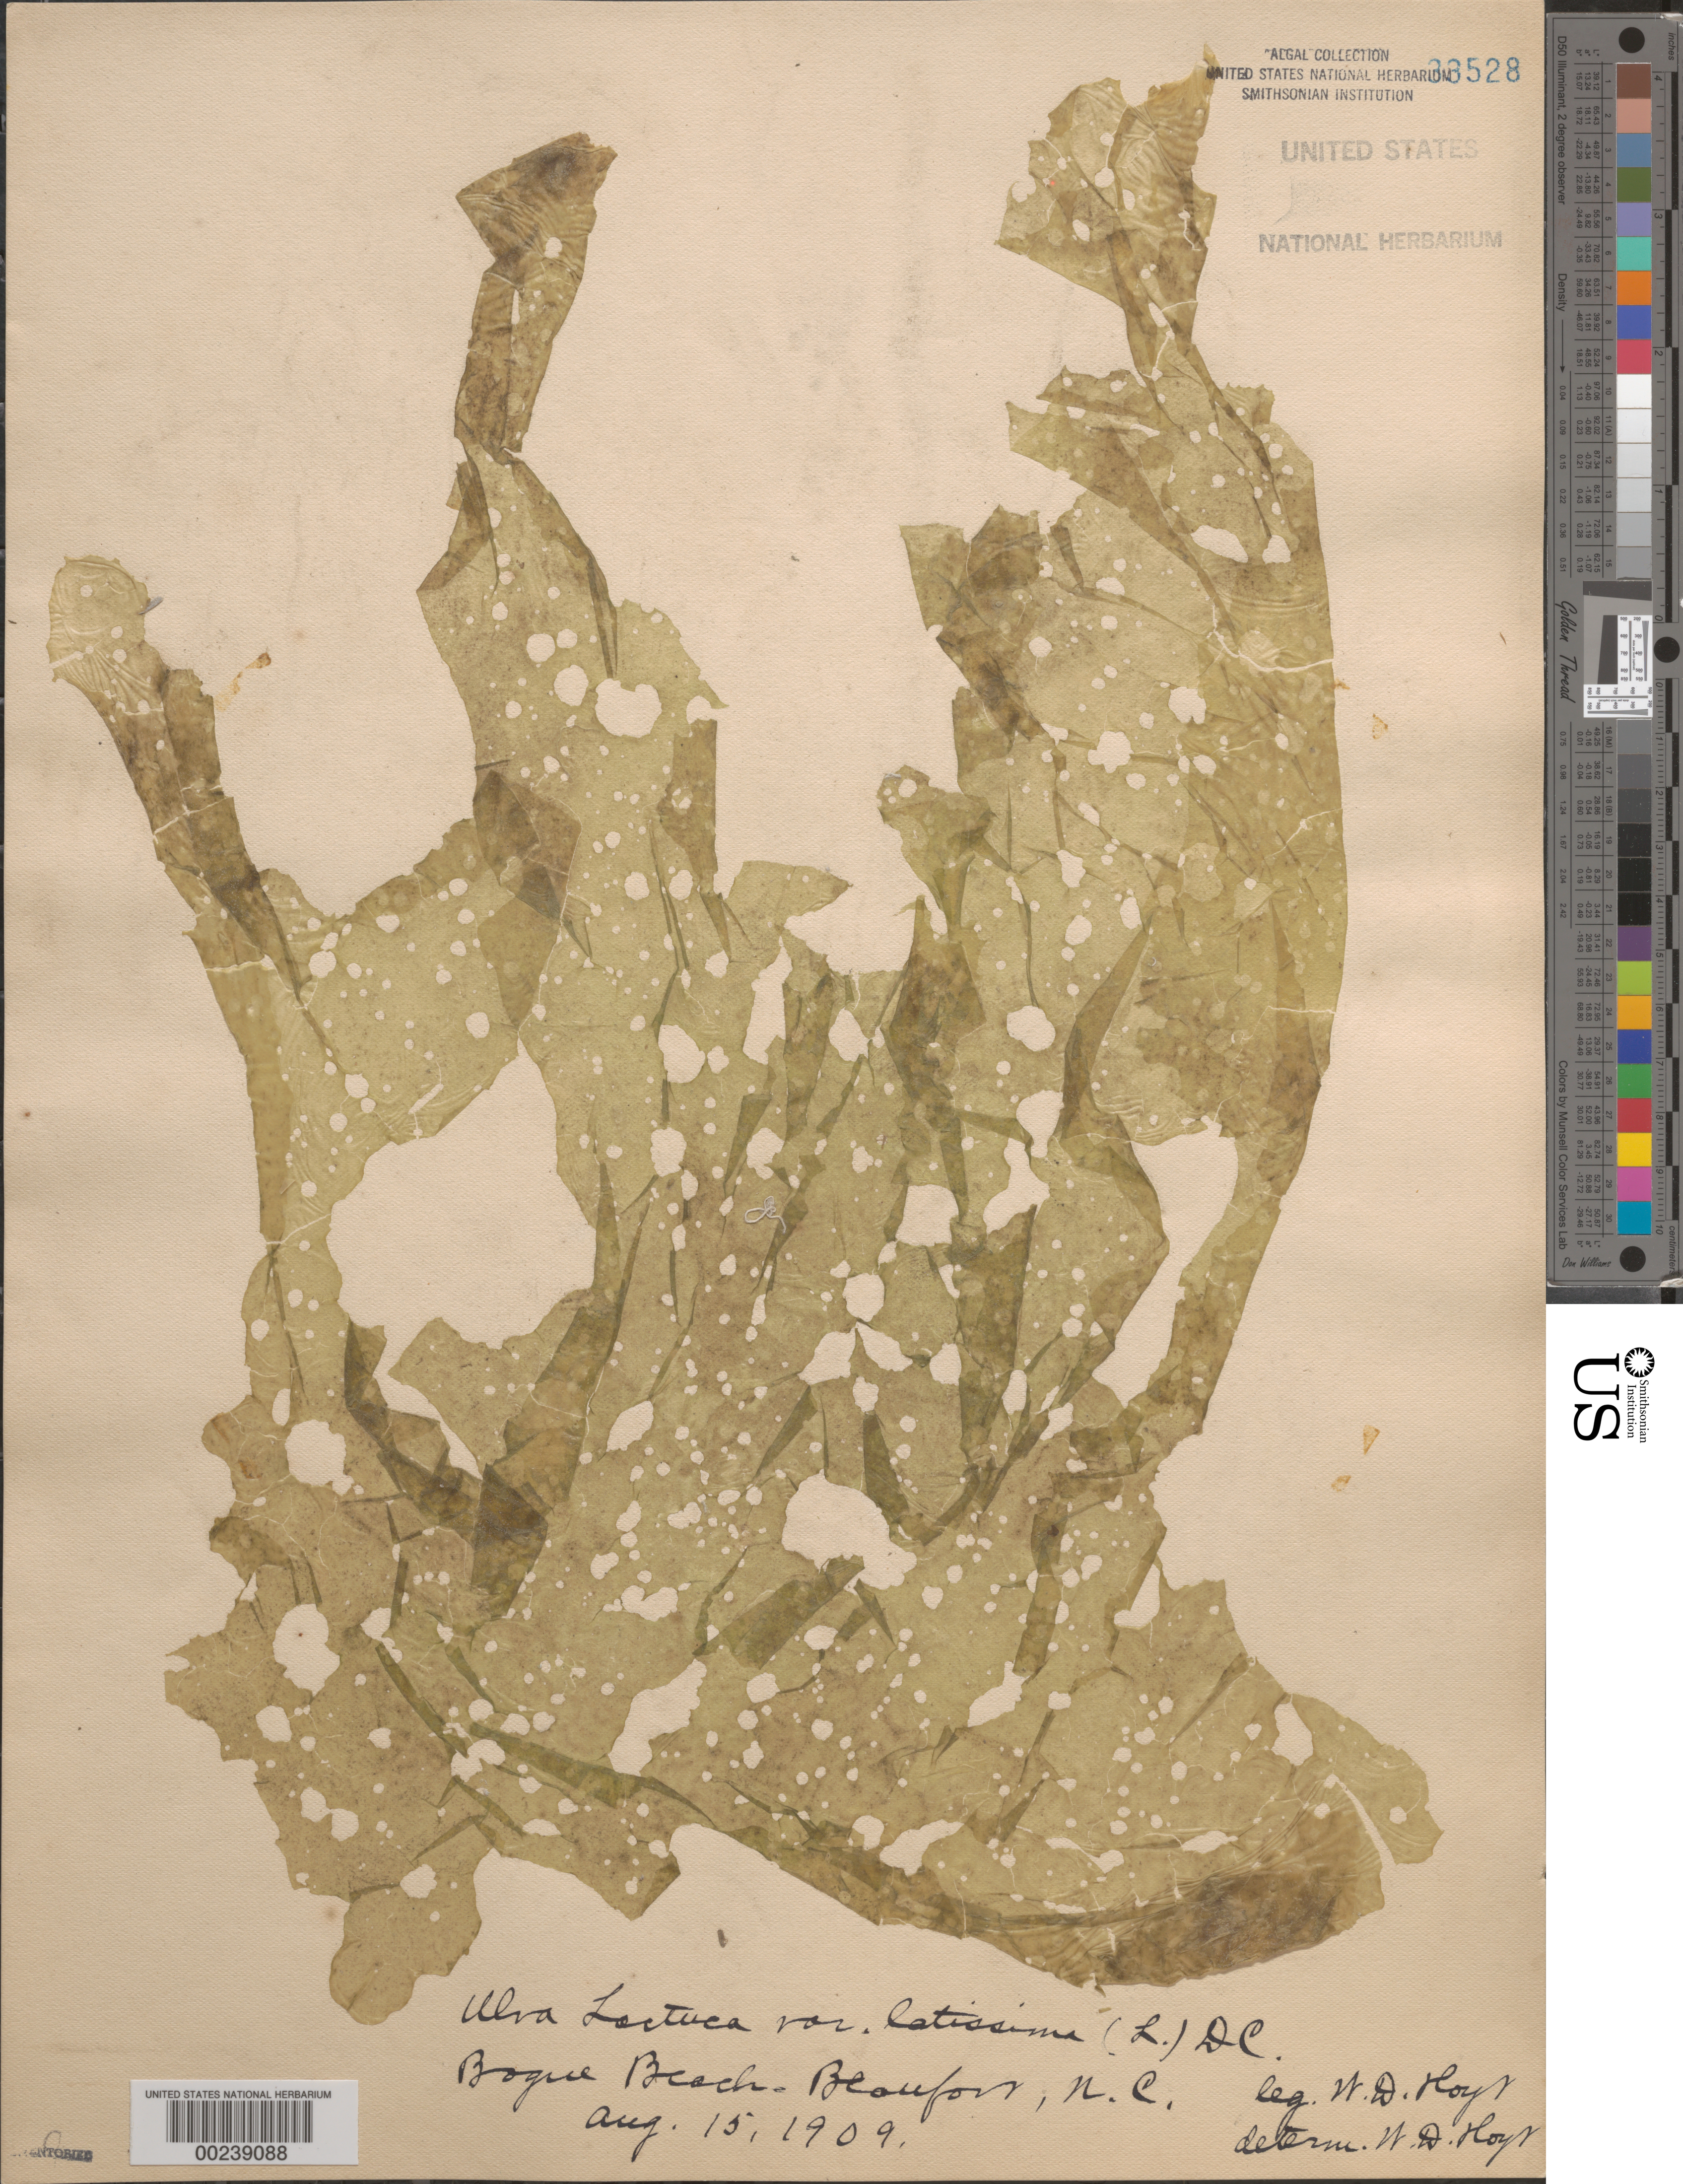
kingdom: Plantae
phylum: Chlorophyta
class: Ulvophyceae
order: Ulvales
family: Ulvaceae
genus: Ulva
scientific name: Ulva lactuca var. latissima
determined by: Hoyt, W. D.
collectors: W. D. Hoyt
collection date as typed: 15 Aug 1909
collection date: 1909-08-15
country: United States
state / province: North Carolina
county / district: Carteret County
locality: Beaufort, Bogue Beach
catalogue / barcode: US 33528